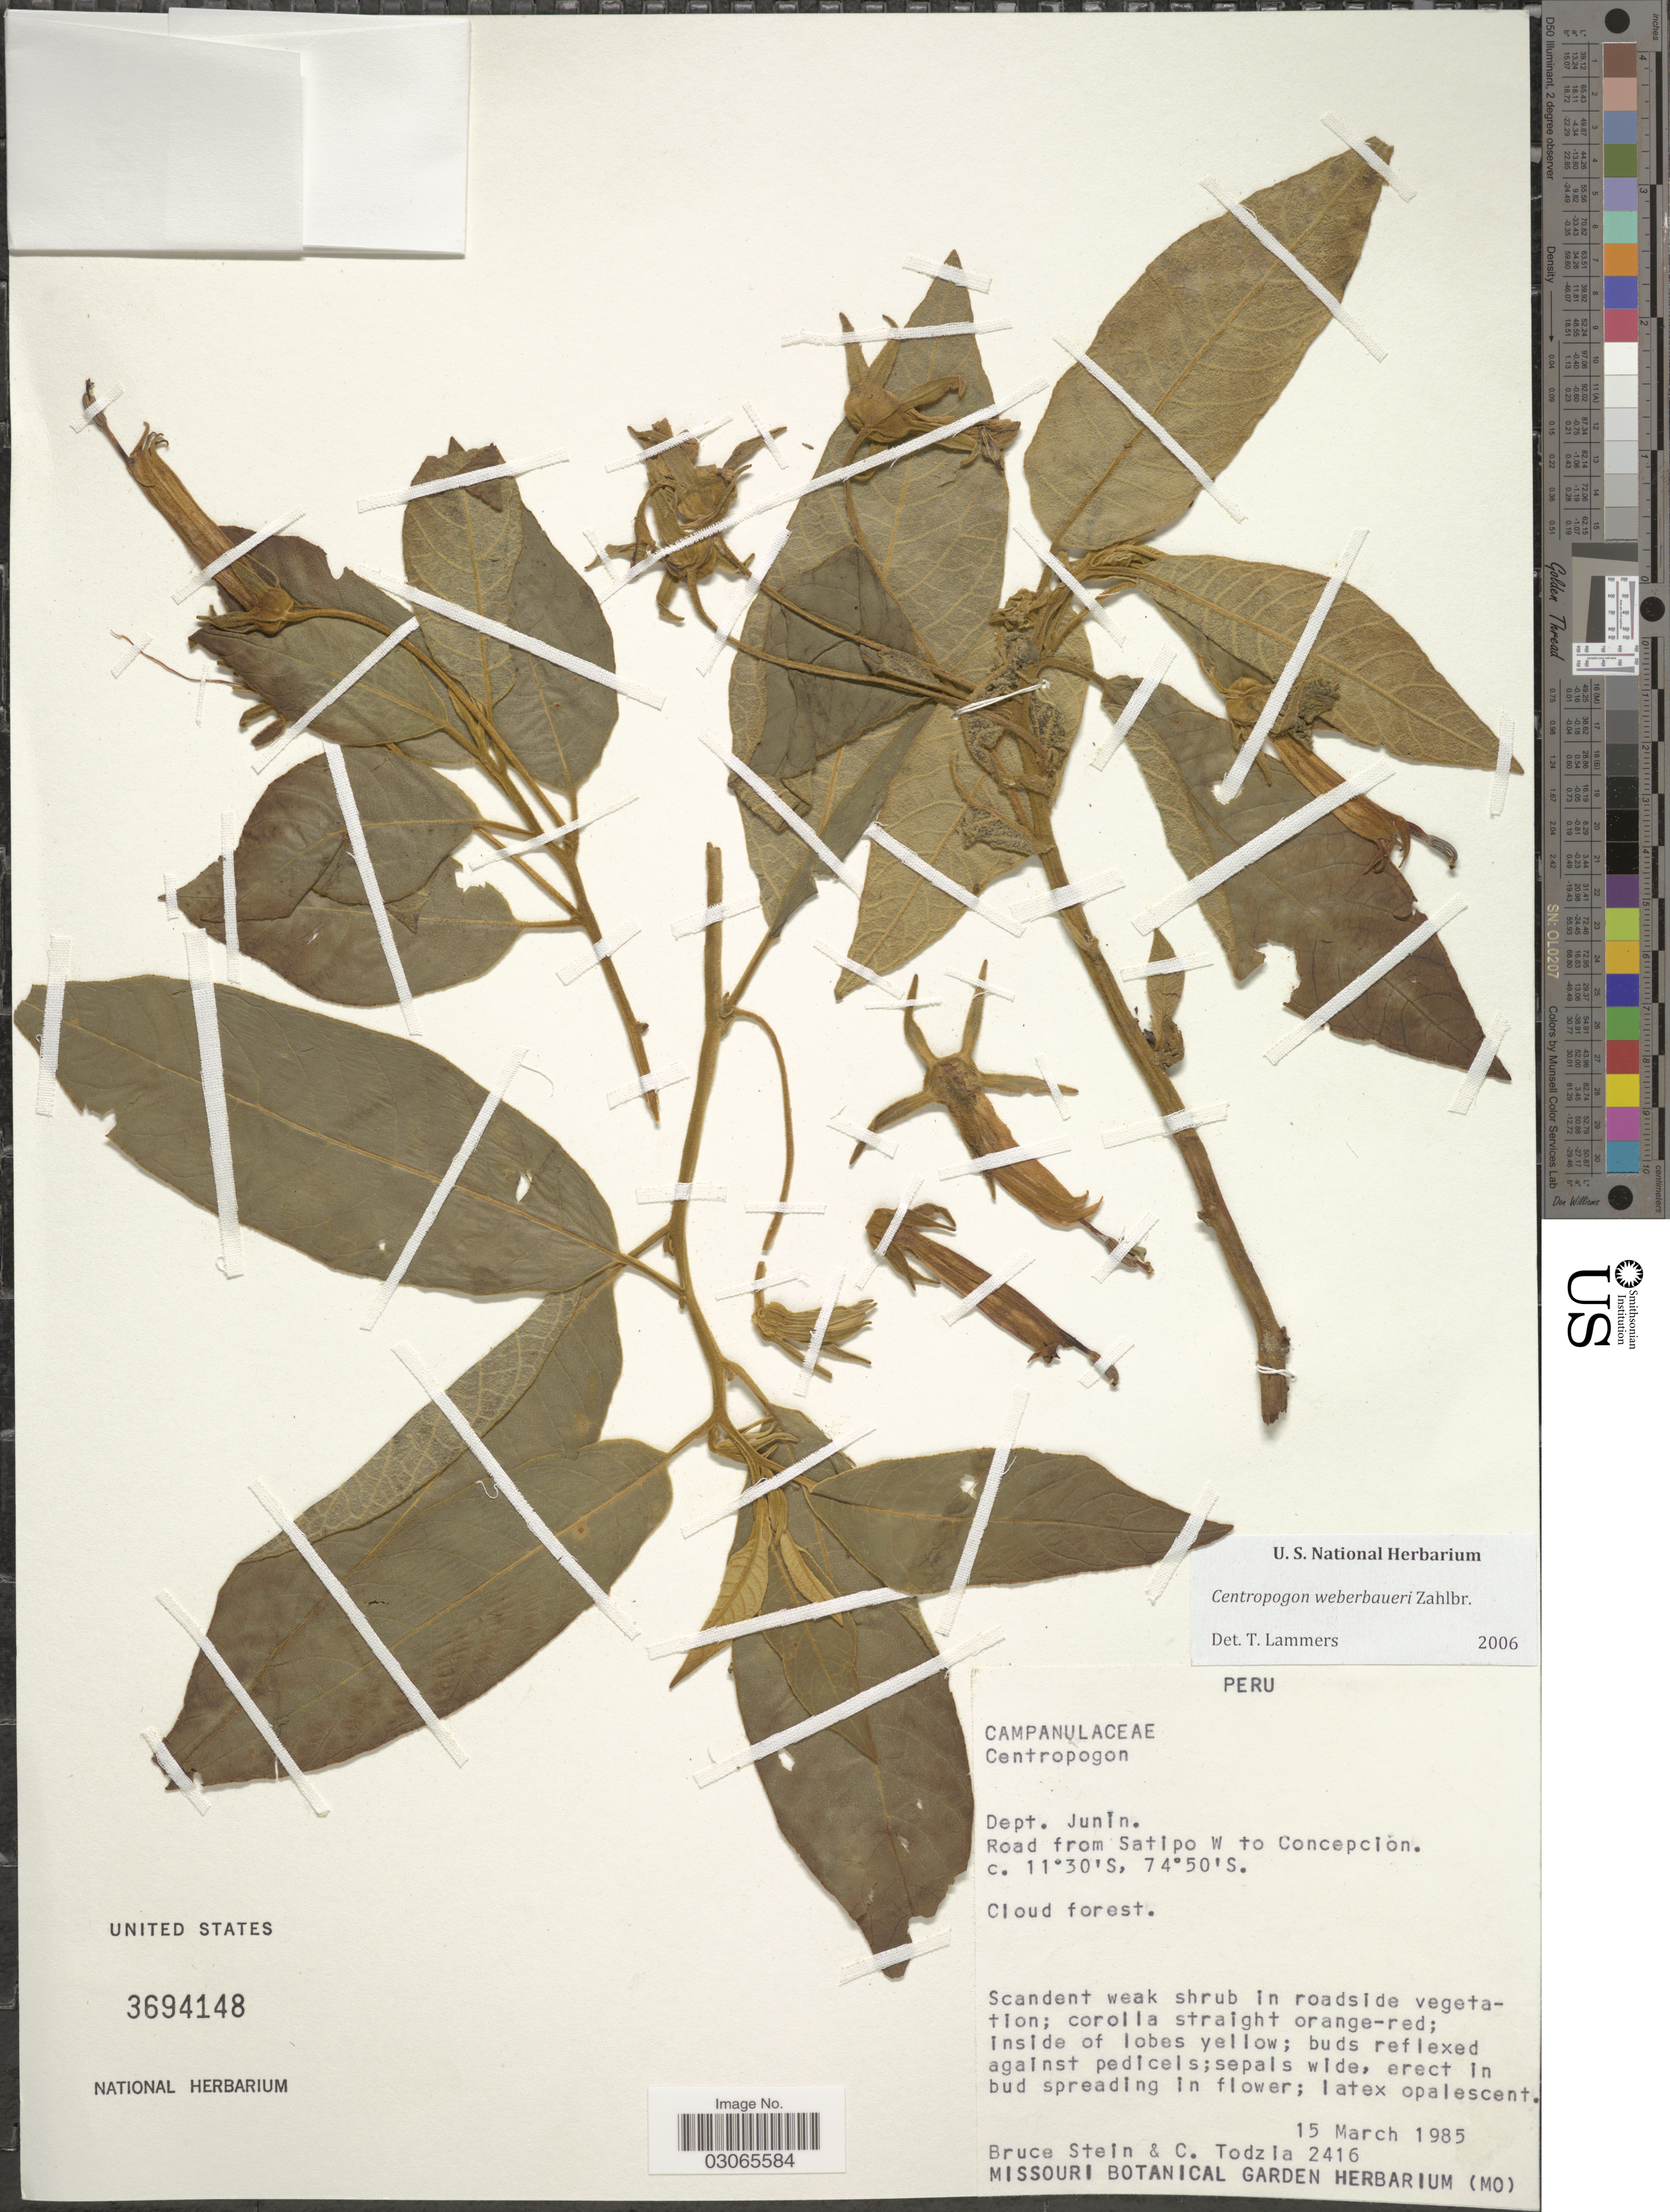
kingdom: Plantae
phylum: Tracheophyta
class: Magnoliopsida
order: Asterales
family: Campanulaceae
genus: Centropogon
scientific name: Centropogon weberbaueri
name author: Zahlbr.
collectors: B. A. Stein & C. A. Todzia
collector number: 2416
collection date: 1985-03-15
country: Peru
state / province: Junín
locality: Dept. Junin. Road from Satipo W to Concepción.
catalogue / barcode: US 3694148